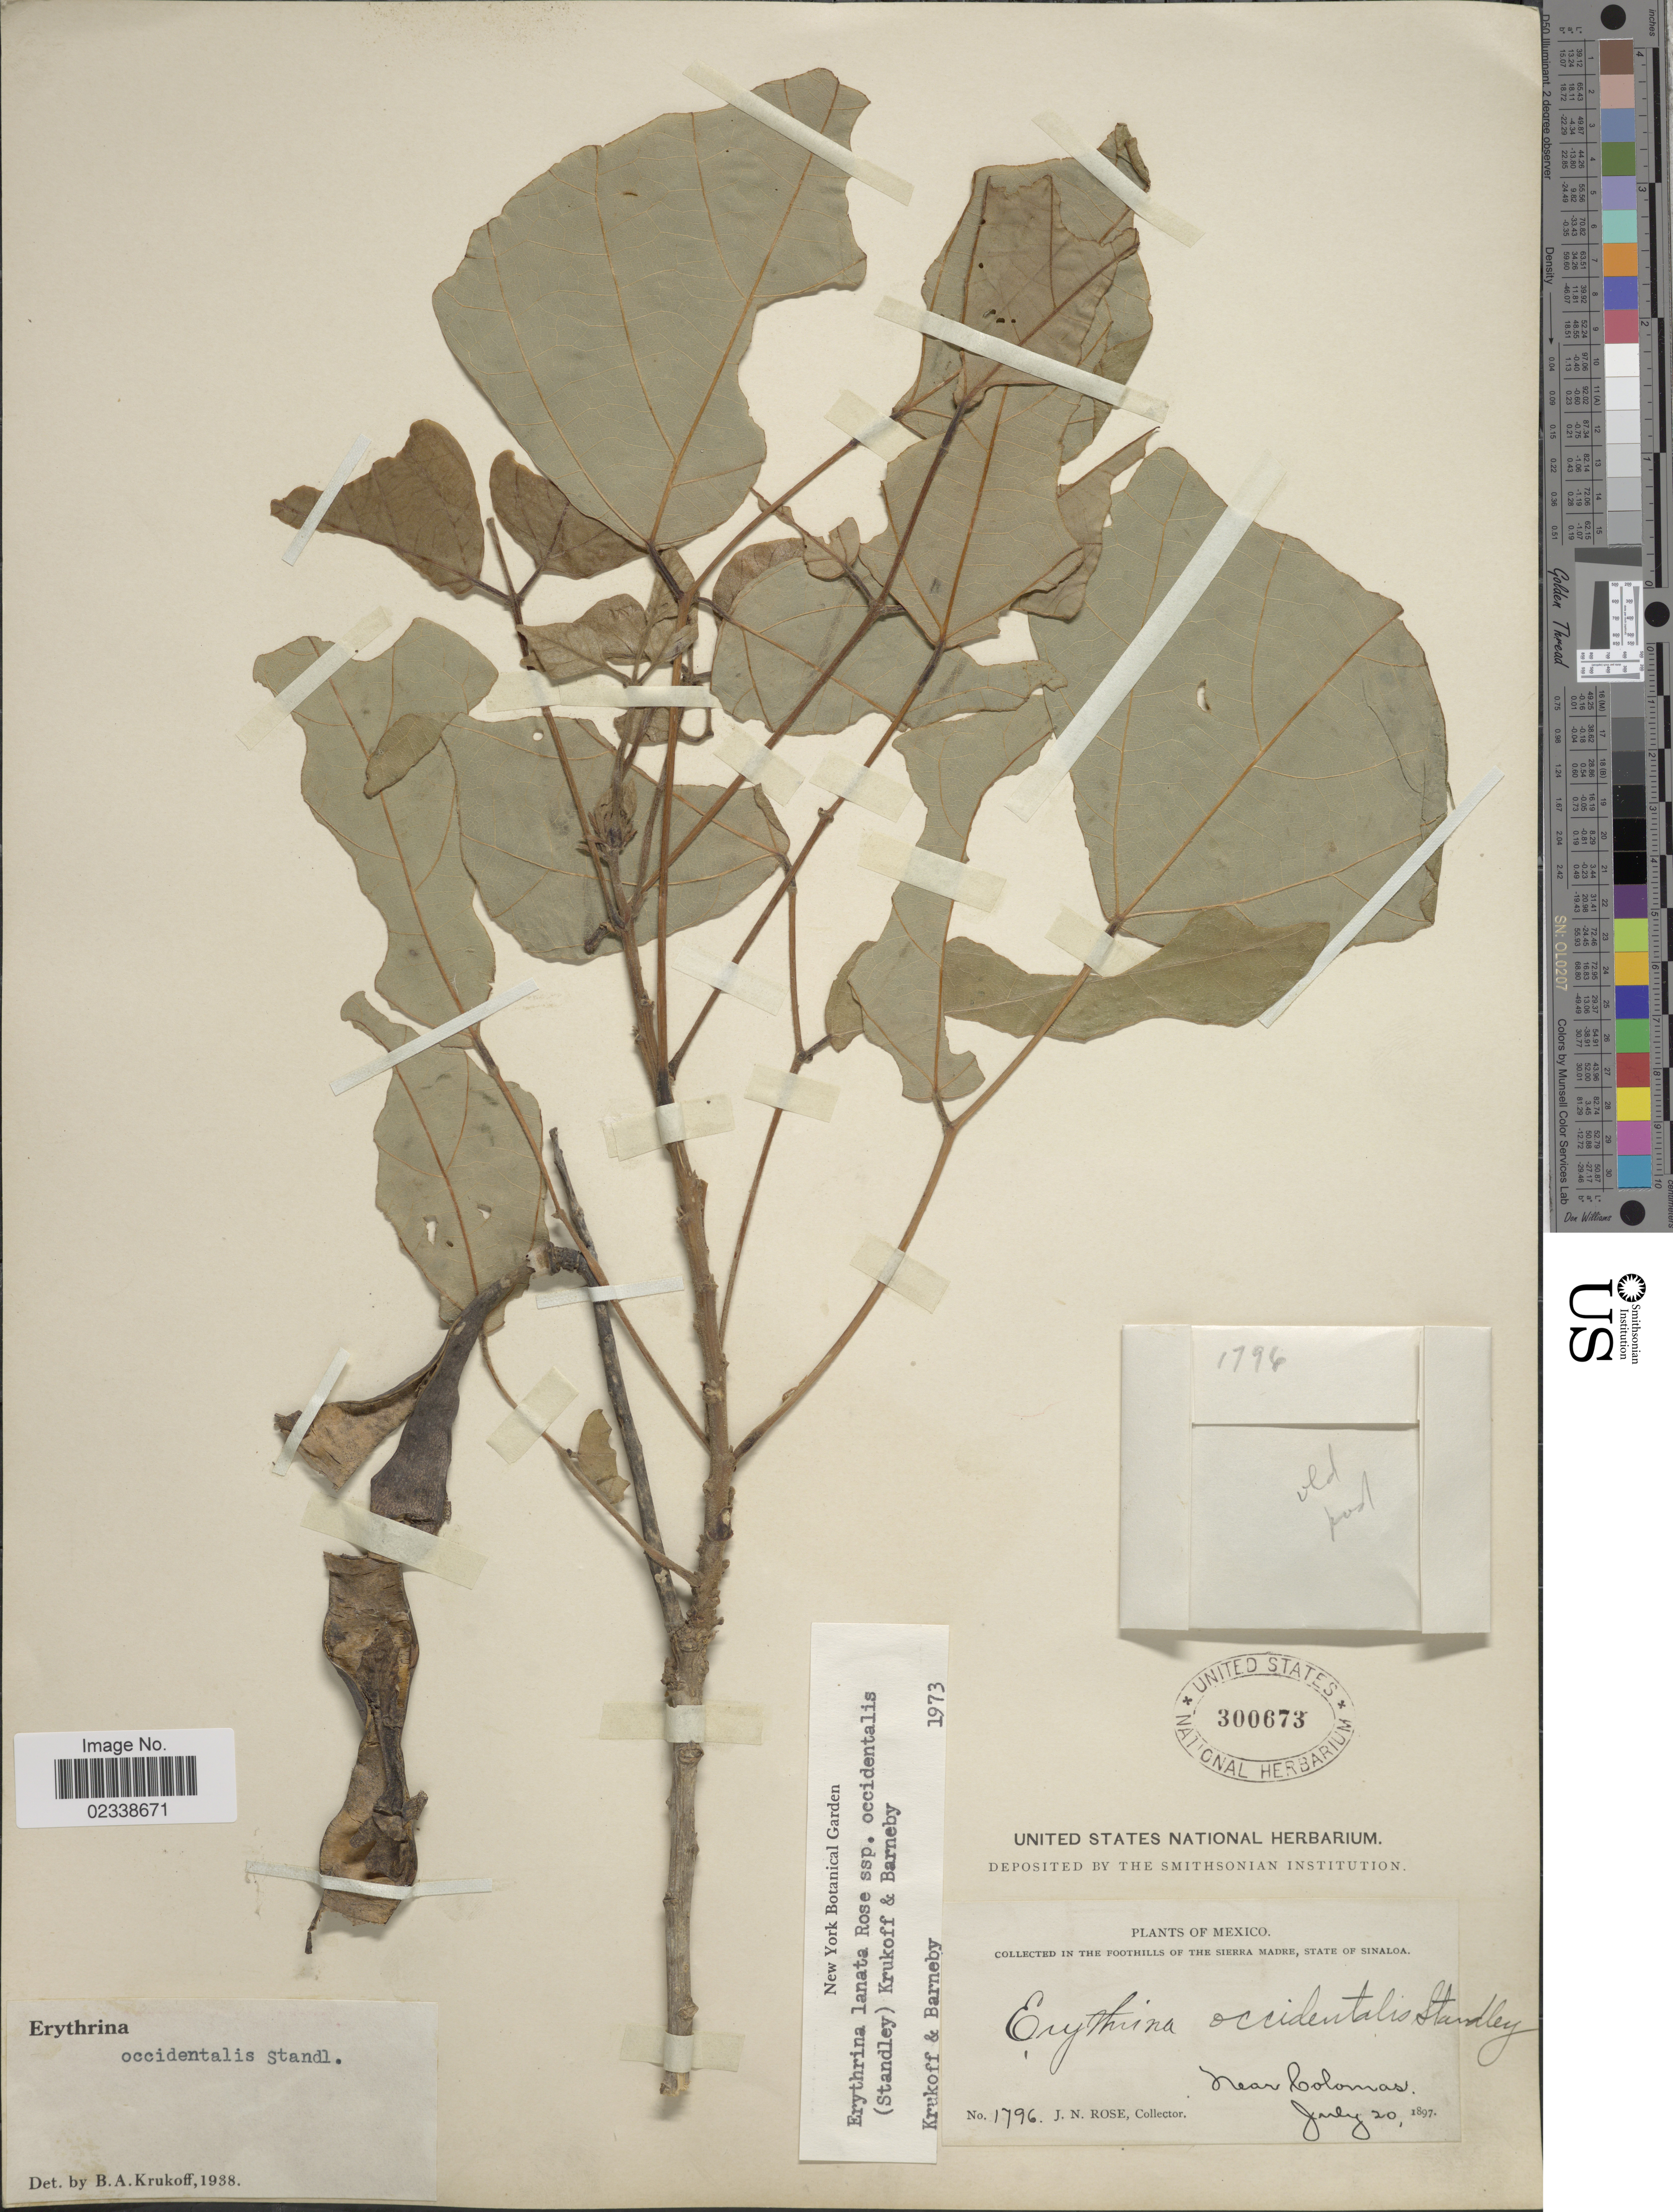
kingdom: Plantae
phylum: Tracheophyta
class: Magnoliopsida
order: Fabales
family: Fabaceae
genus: Erythrina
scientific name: Erythrina lanata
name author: Rose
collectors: J. N. Rose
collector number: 1796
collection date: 1897-07-20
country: Mexico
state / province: Sinaloa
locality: Foothills of the Sierra Madre, near Colomas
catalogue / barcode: US 300673